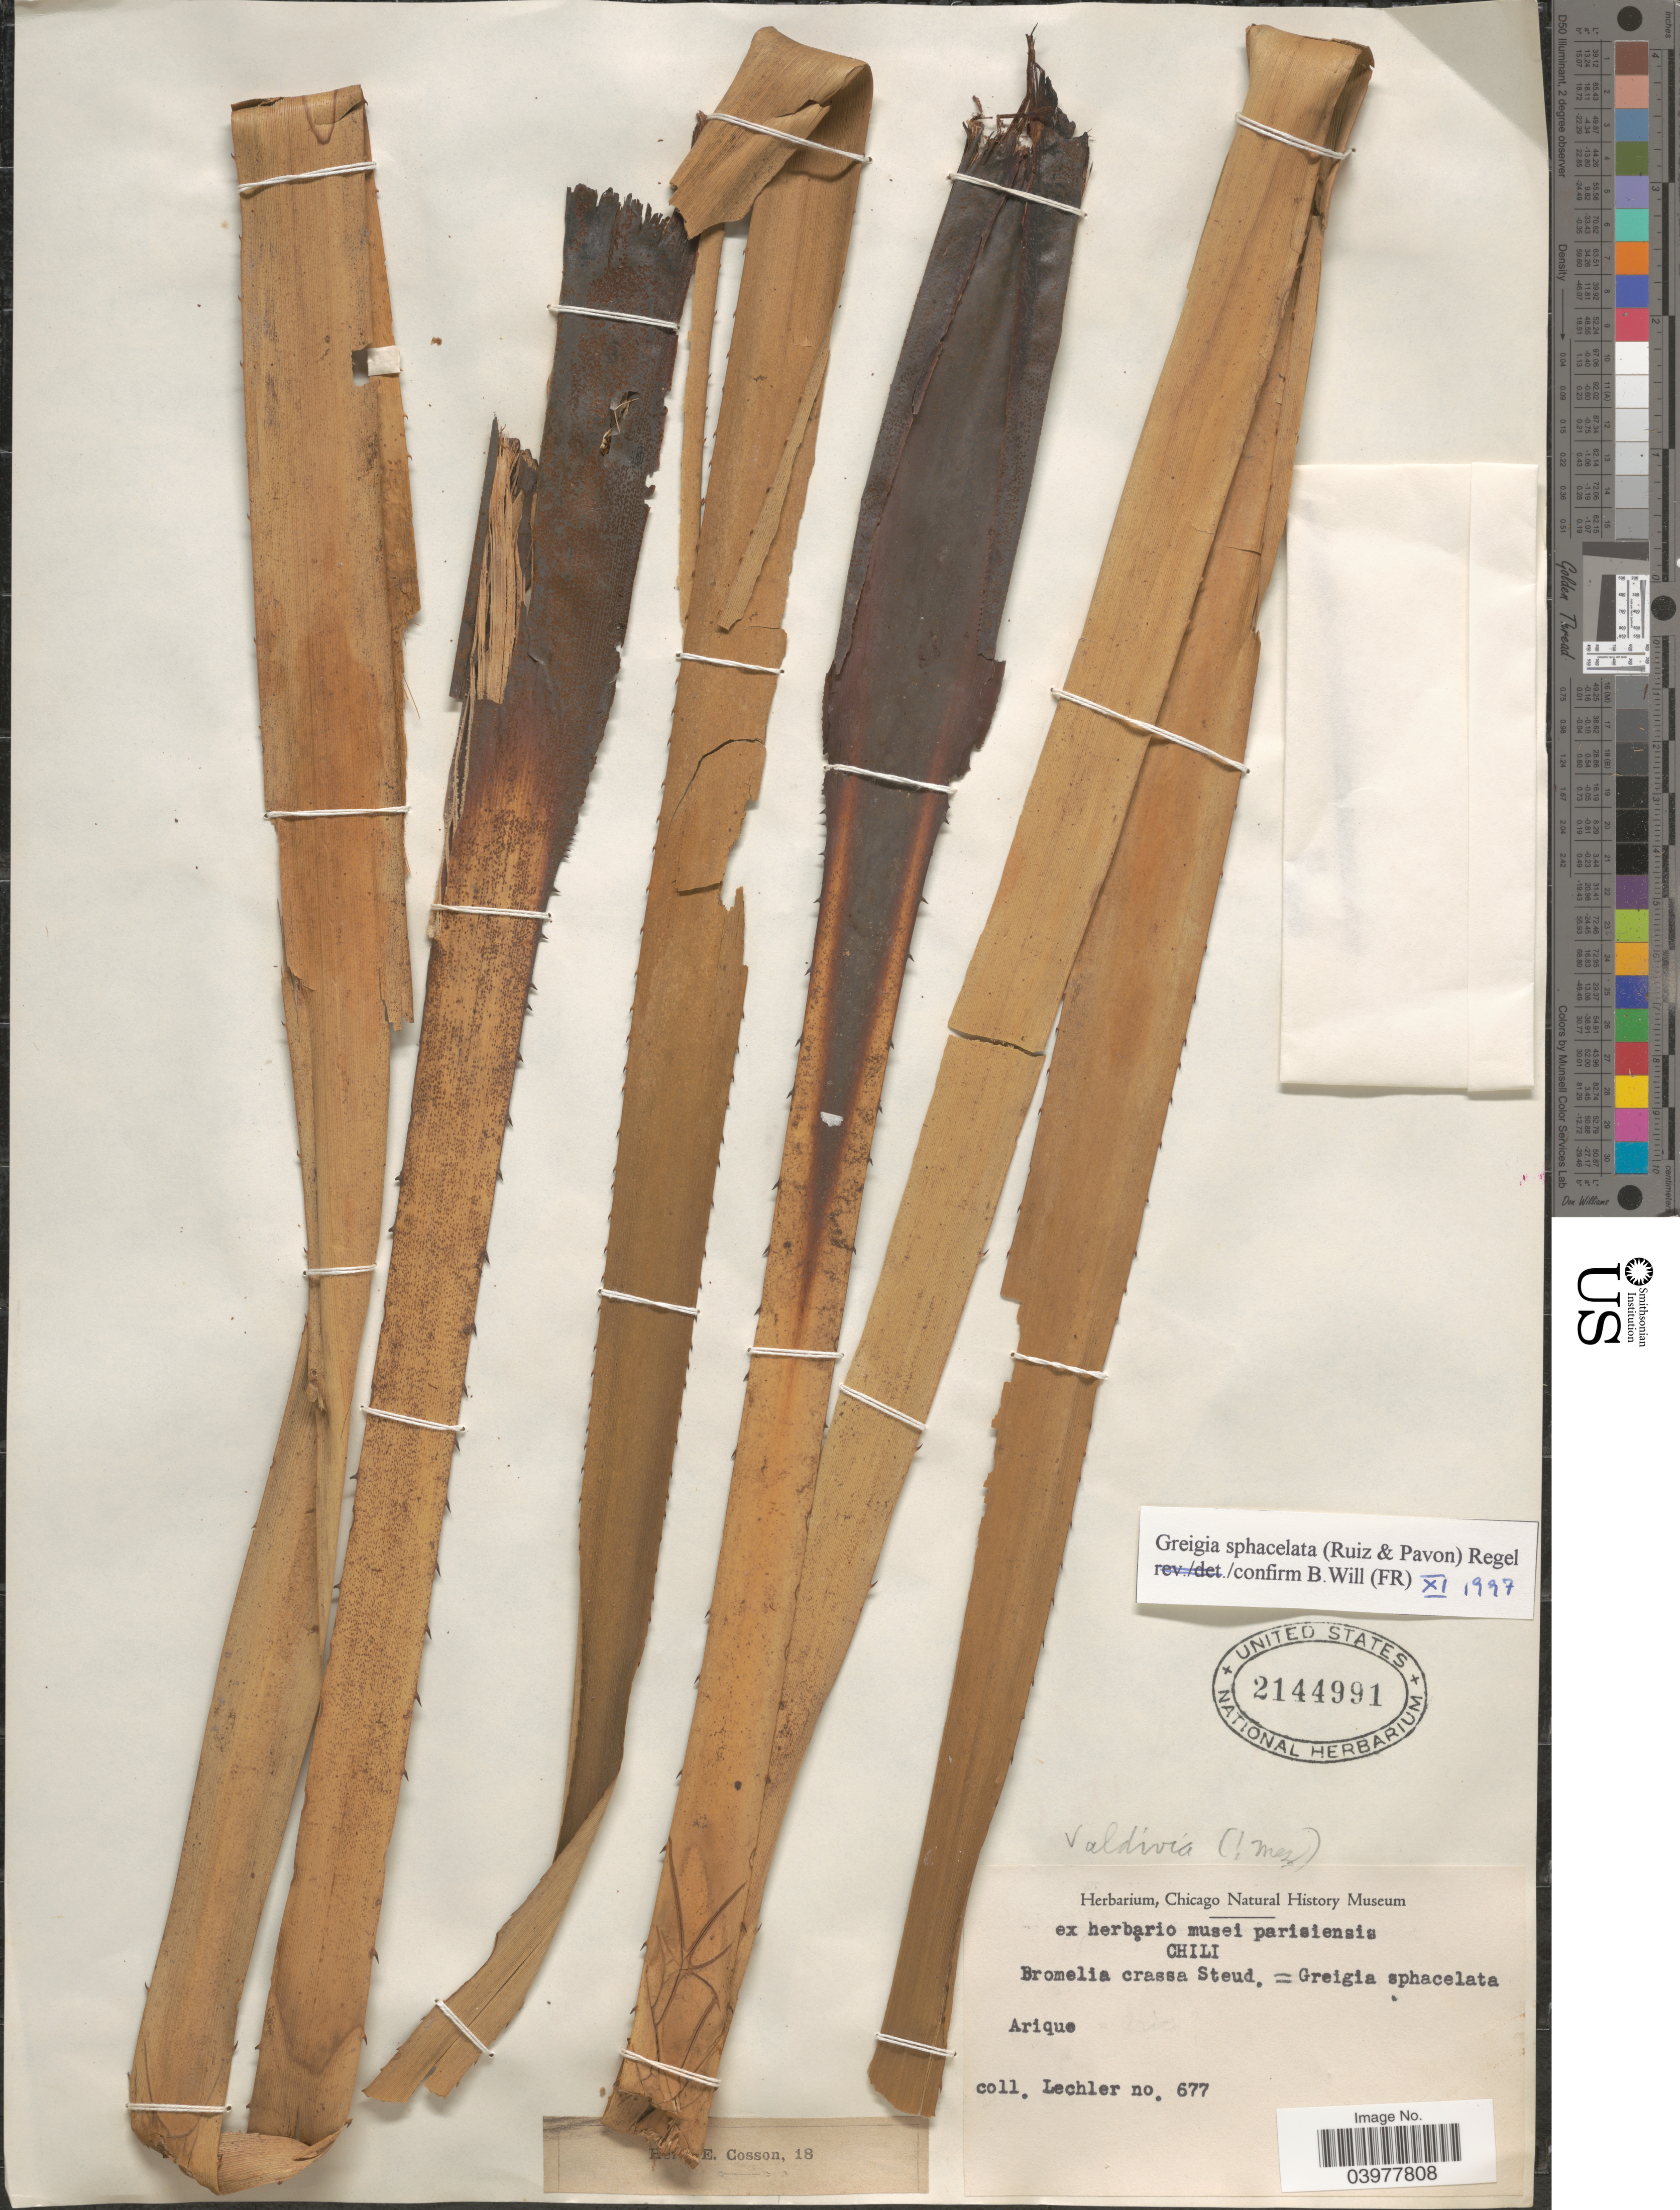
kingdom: Plantae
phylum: Tracheophyta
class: Liliopsida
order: Poales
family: Bromeliaceae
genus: Greigia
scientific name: Greigia sphacelata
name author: Regel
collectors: -. Lechler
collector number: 677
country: Chile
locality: Arique.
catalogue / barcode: US 2144991